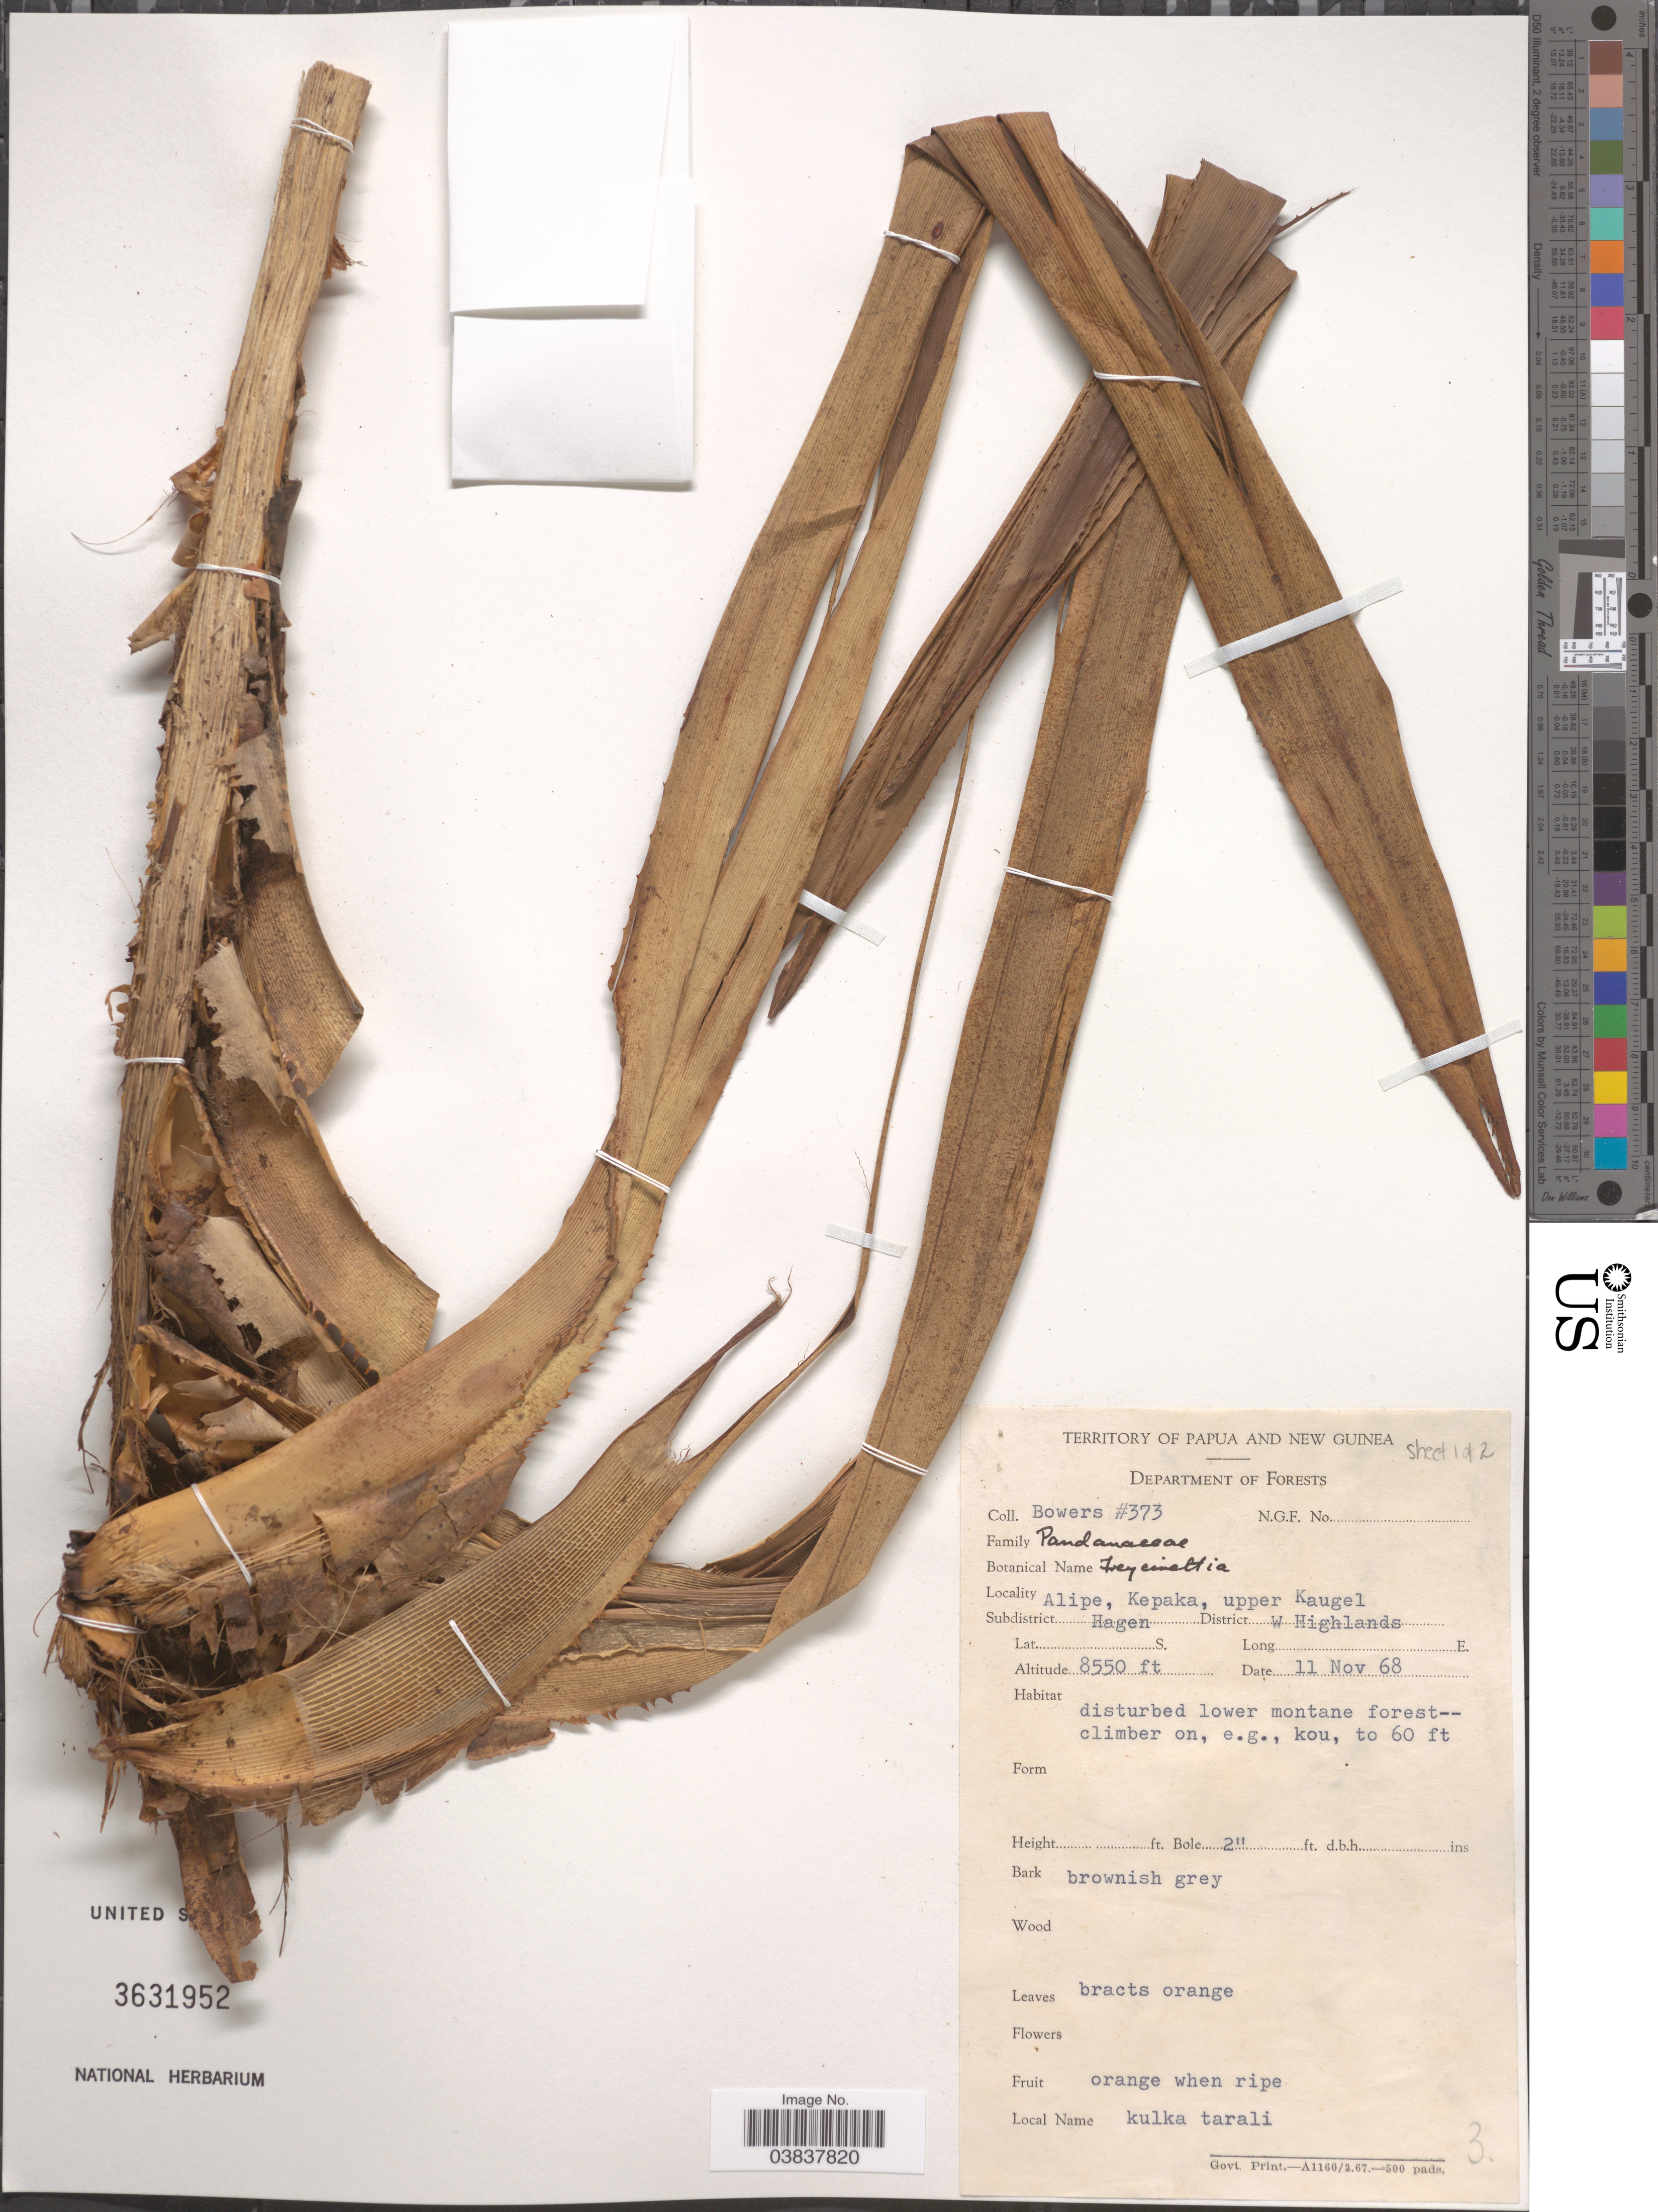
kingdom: Plantae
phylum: Tracheophyta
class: Liliopsida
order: Pandanales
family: Pandanaceae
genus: Freycinetia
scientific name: Freycinetia sp.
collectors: -. Bowers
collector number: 373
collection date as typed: Transcribed d/m/y: 11/11/68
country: Papua New Guinea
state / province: Western Highlands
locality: Alipe, Kepaka, upper Kaugel, District W. Highlands. Subdistrict Hagen.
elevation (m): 2606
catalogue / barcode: US 3631952